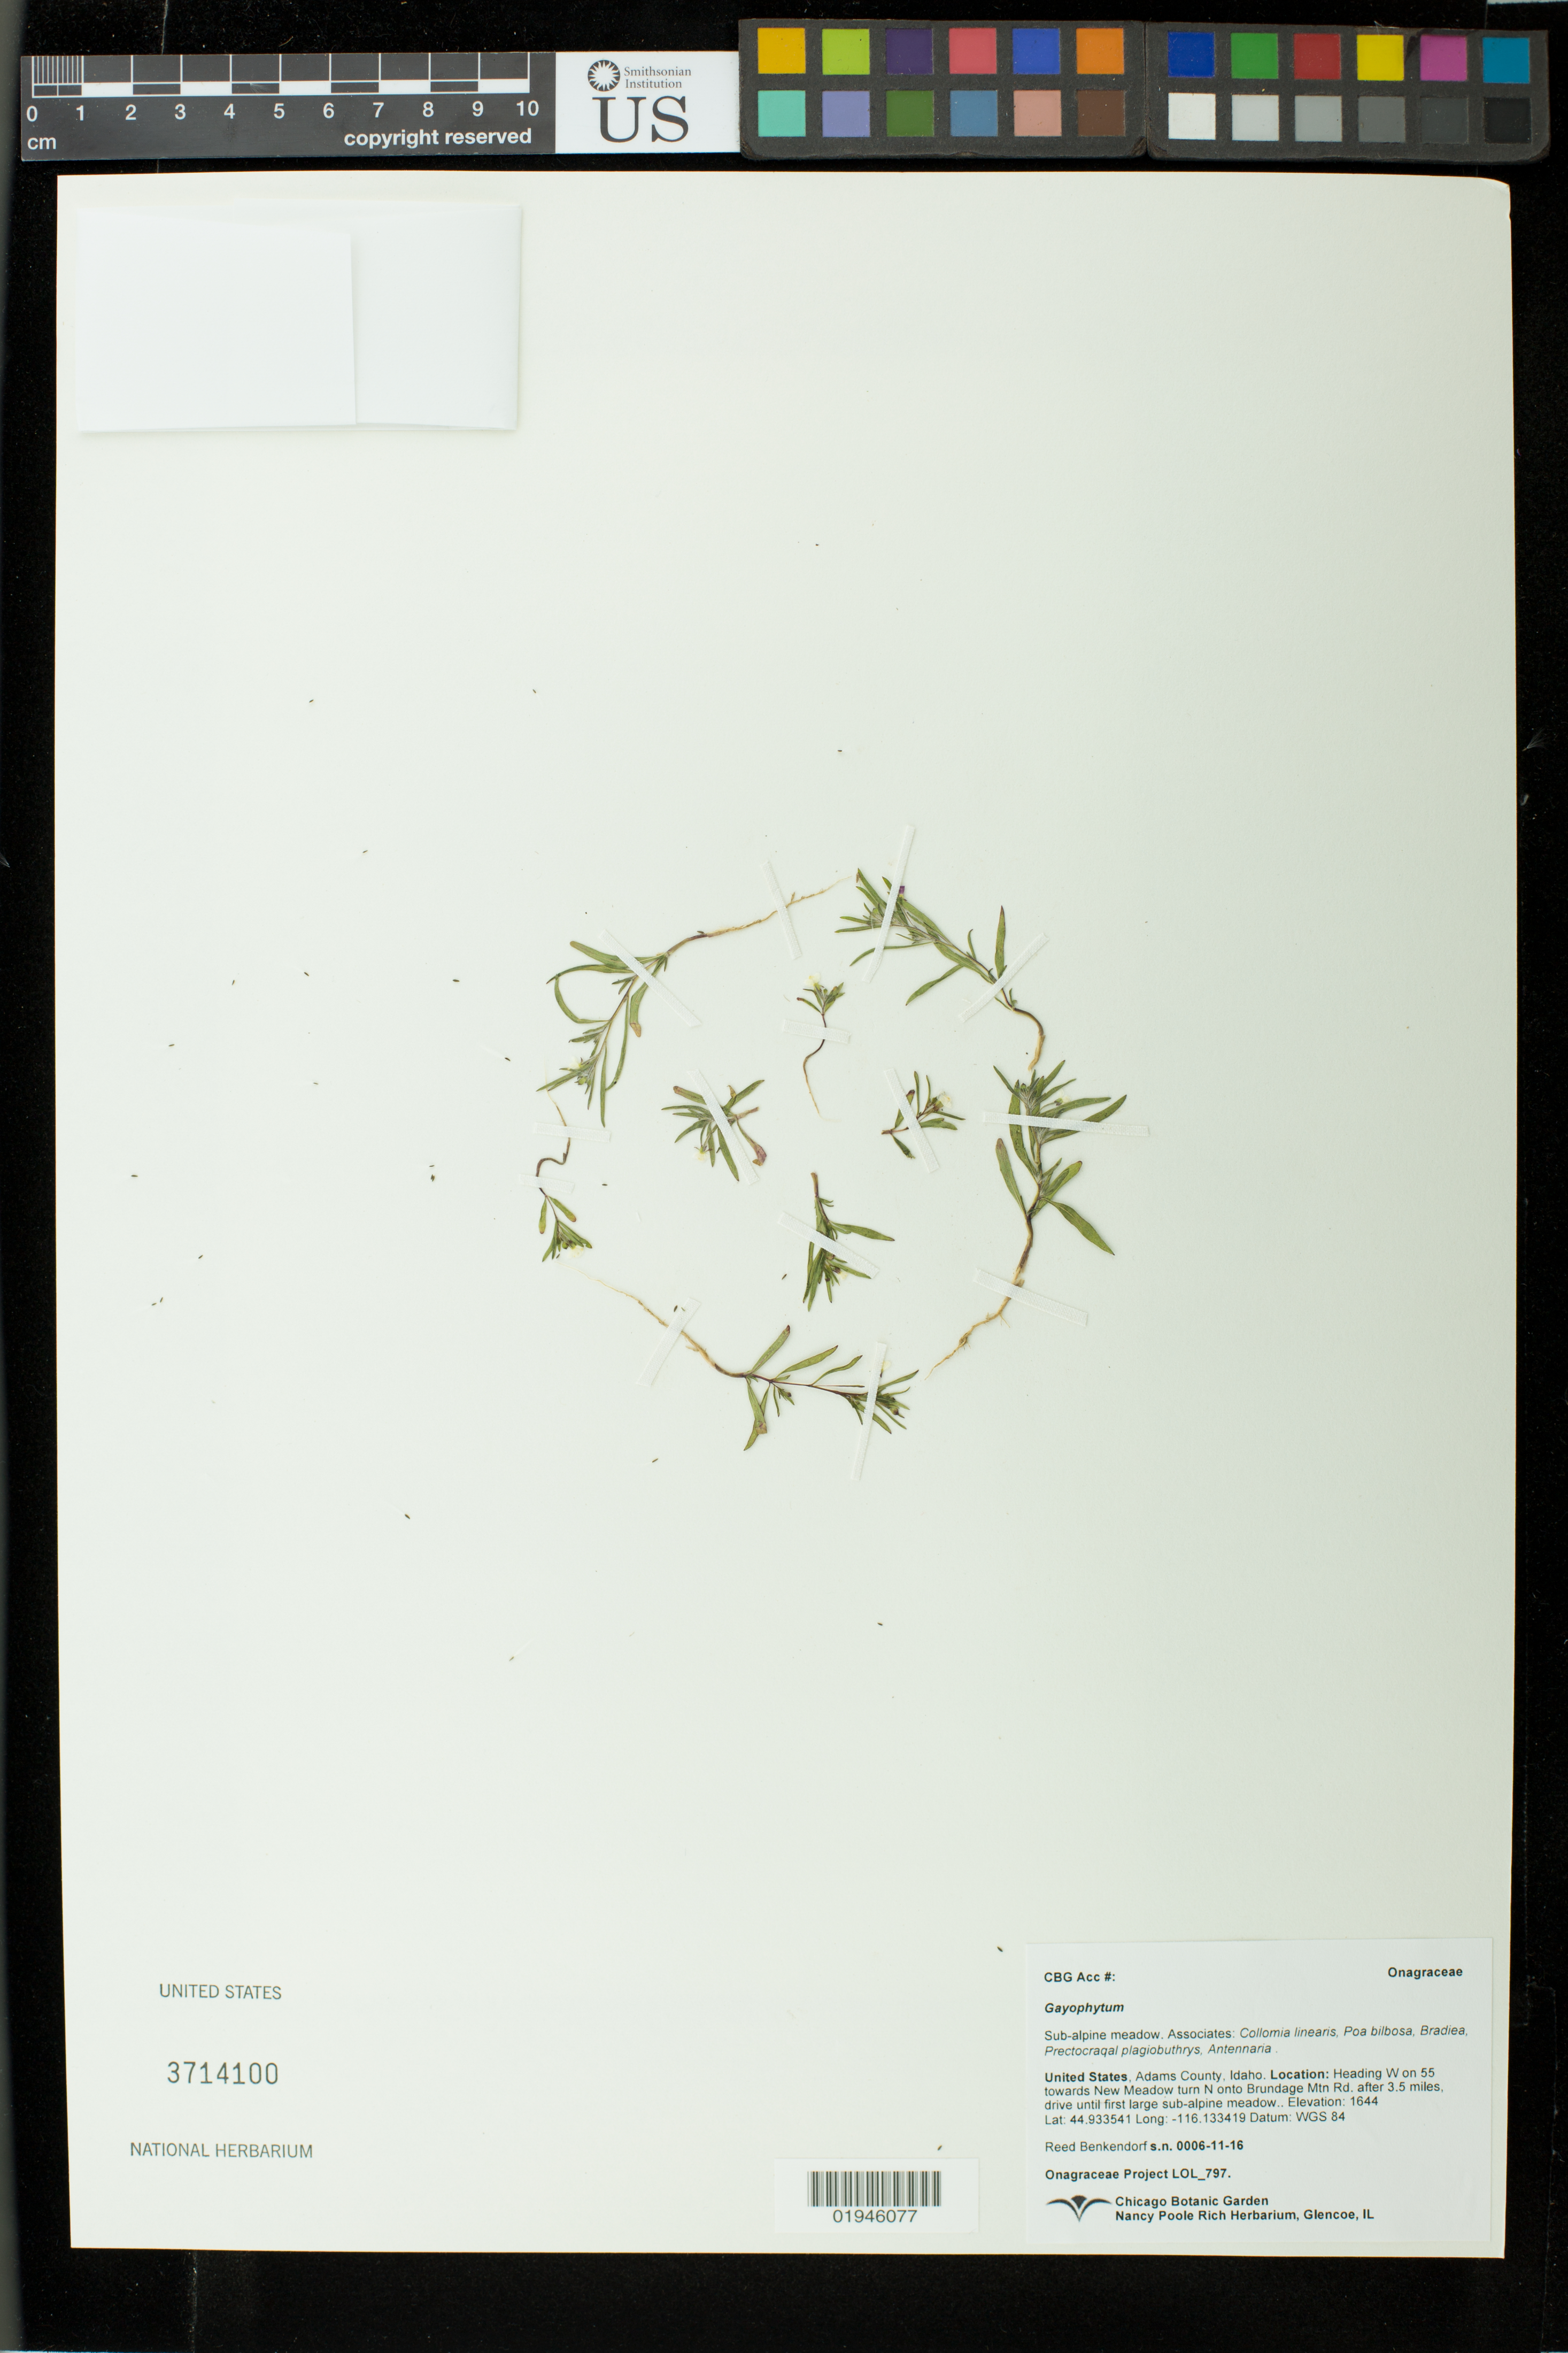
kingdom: Plantae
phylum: Tracheophyta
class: Magnoliopsida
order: Myrtales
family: Onagraceae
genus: Gayophytum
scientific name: Gayophytum sp.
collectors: R. Benkendorf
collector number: LOL 797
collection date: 2016-06-11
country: United States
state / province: Idaho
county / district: Adams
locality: Heading W on 55 towards New Meadow turn N onto Brundage Mtn Rd. after 3.5 miles, drive until first large sub-alpine meadow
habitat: Sub-alpine meadow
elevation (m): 1644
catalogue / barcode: US 3714100